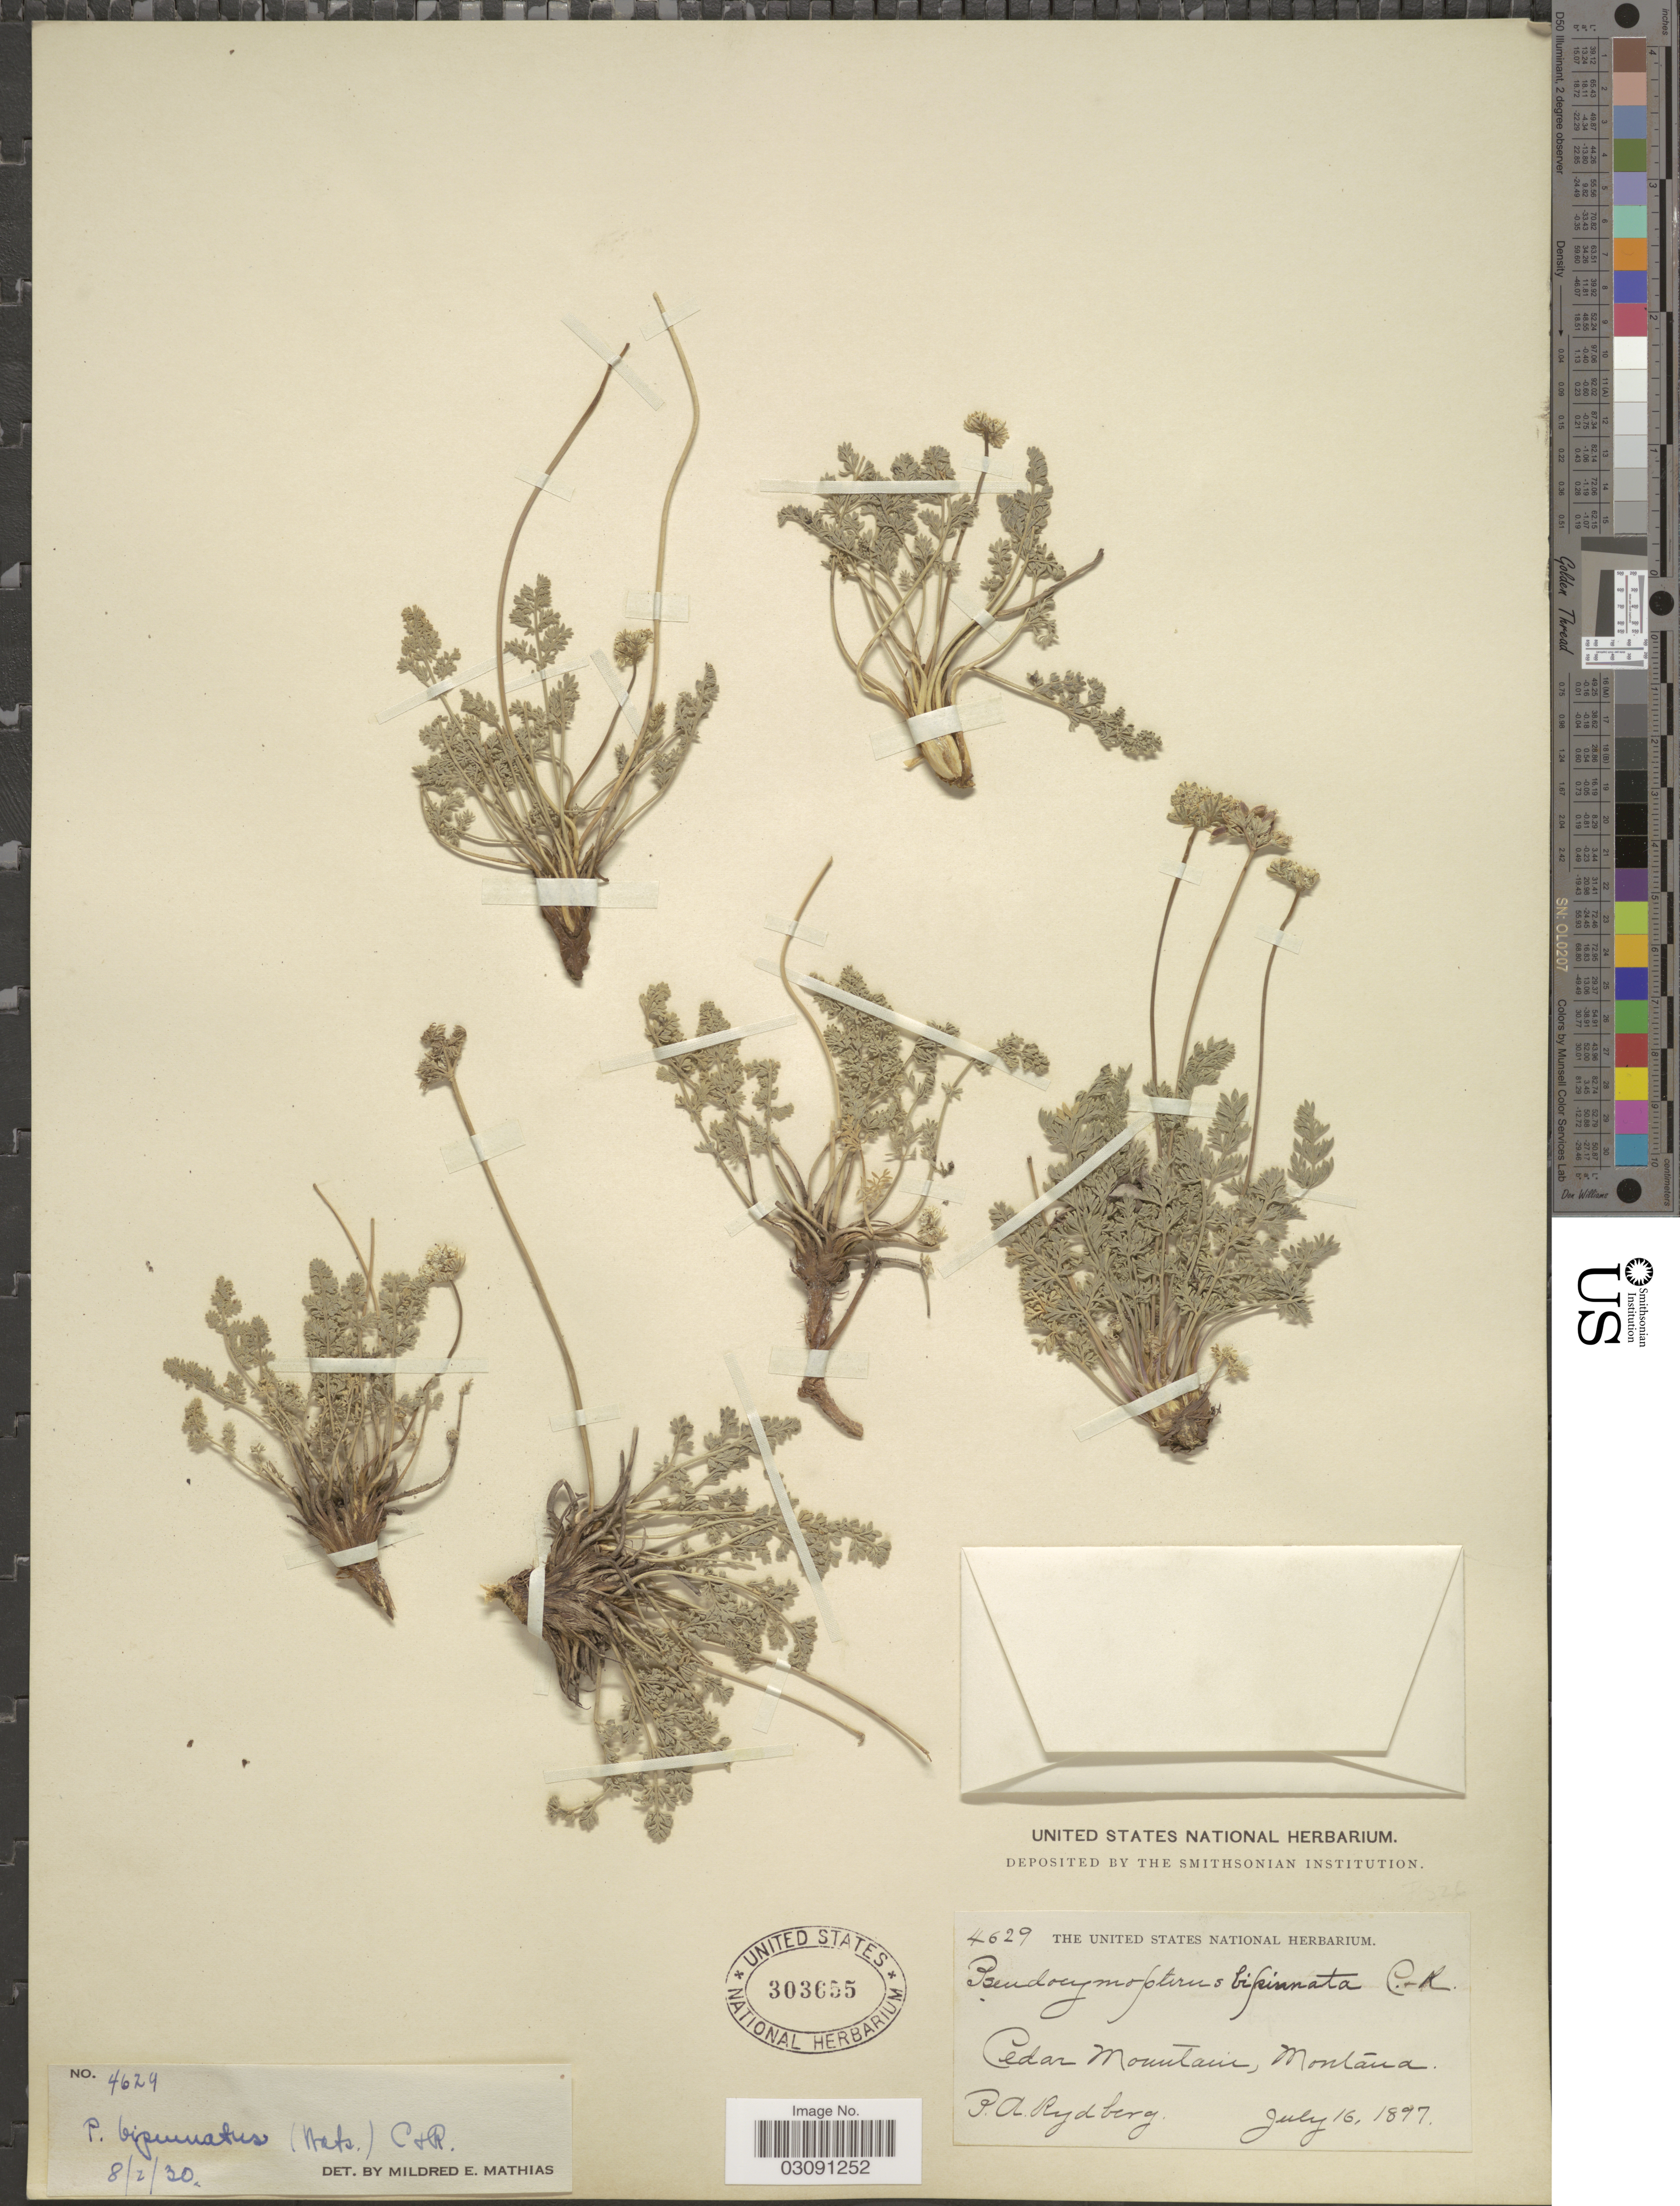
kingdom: Plantae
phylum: Tracheophyta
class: Magnoliopsida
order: Apiales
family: Apiaceae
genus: Cymopterus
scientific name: Cymopterus bipinnatus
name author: S. Watson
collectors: P. A. Rydberg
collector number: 4629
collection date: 1897-07-16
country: United States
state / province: Montana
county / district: Madison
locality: Cedar Mountain.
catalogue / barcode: US 303655